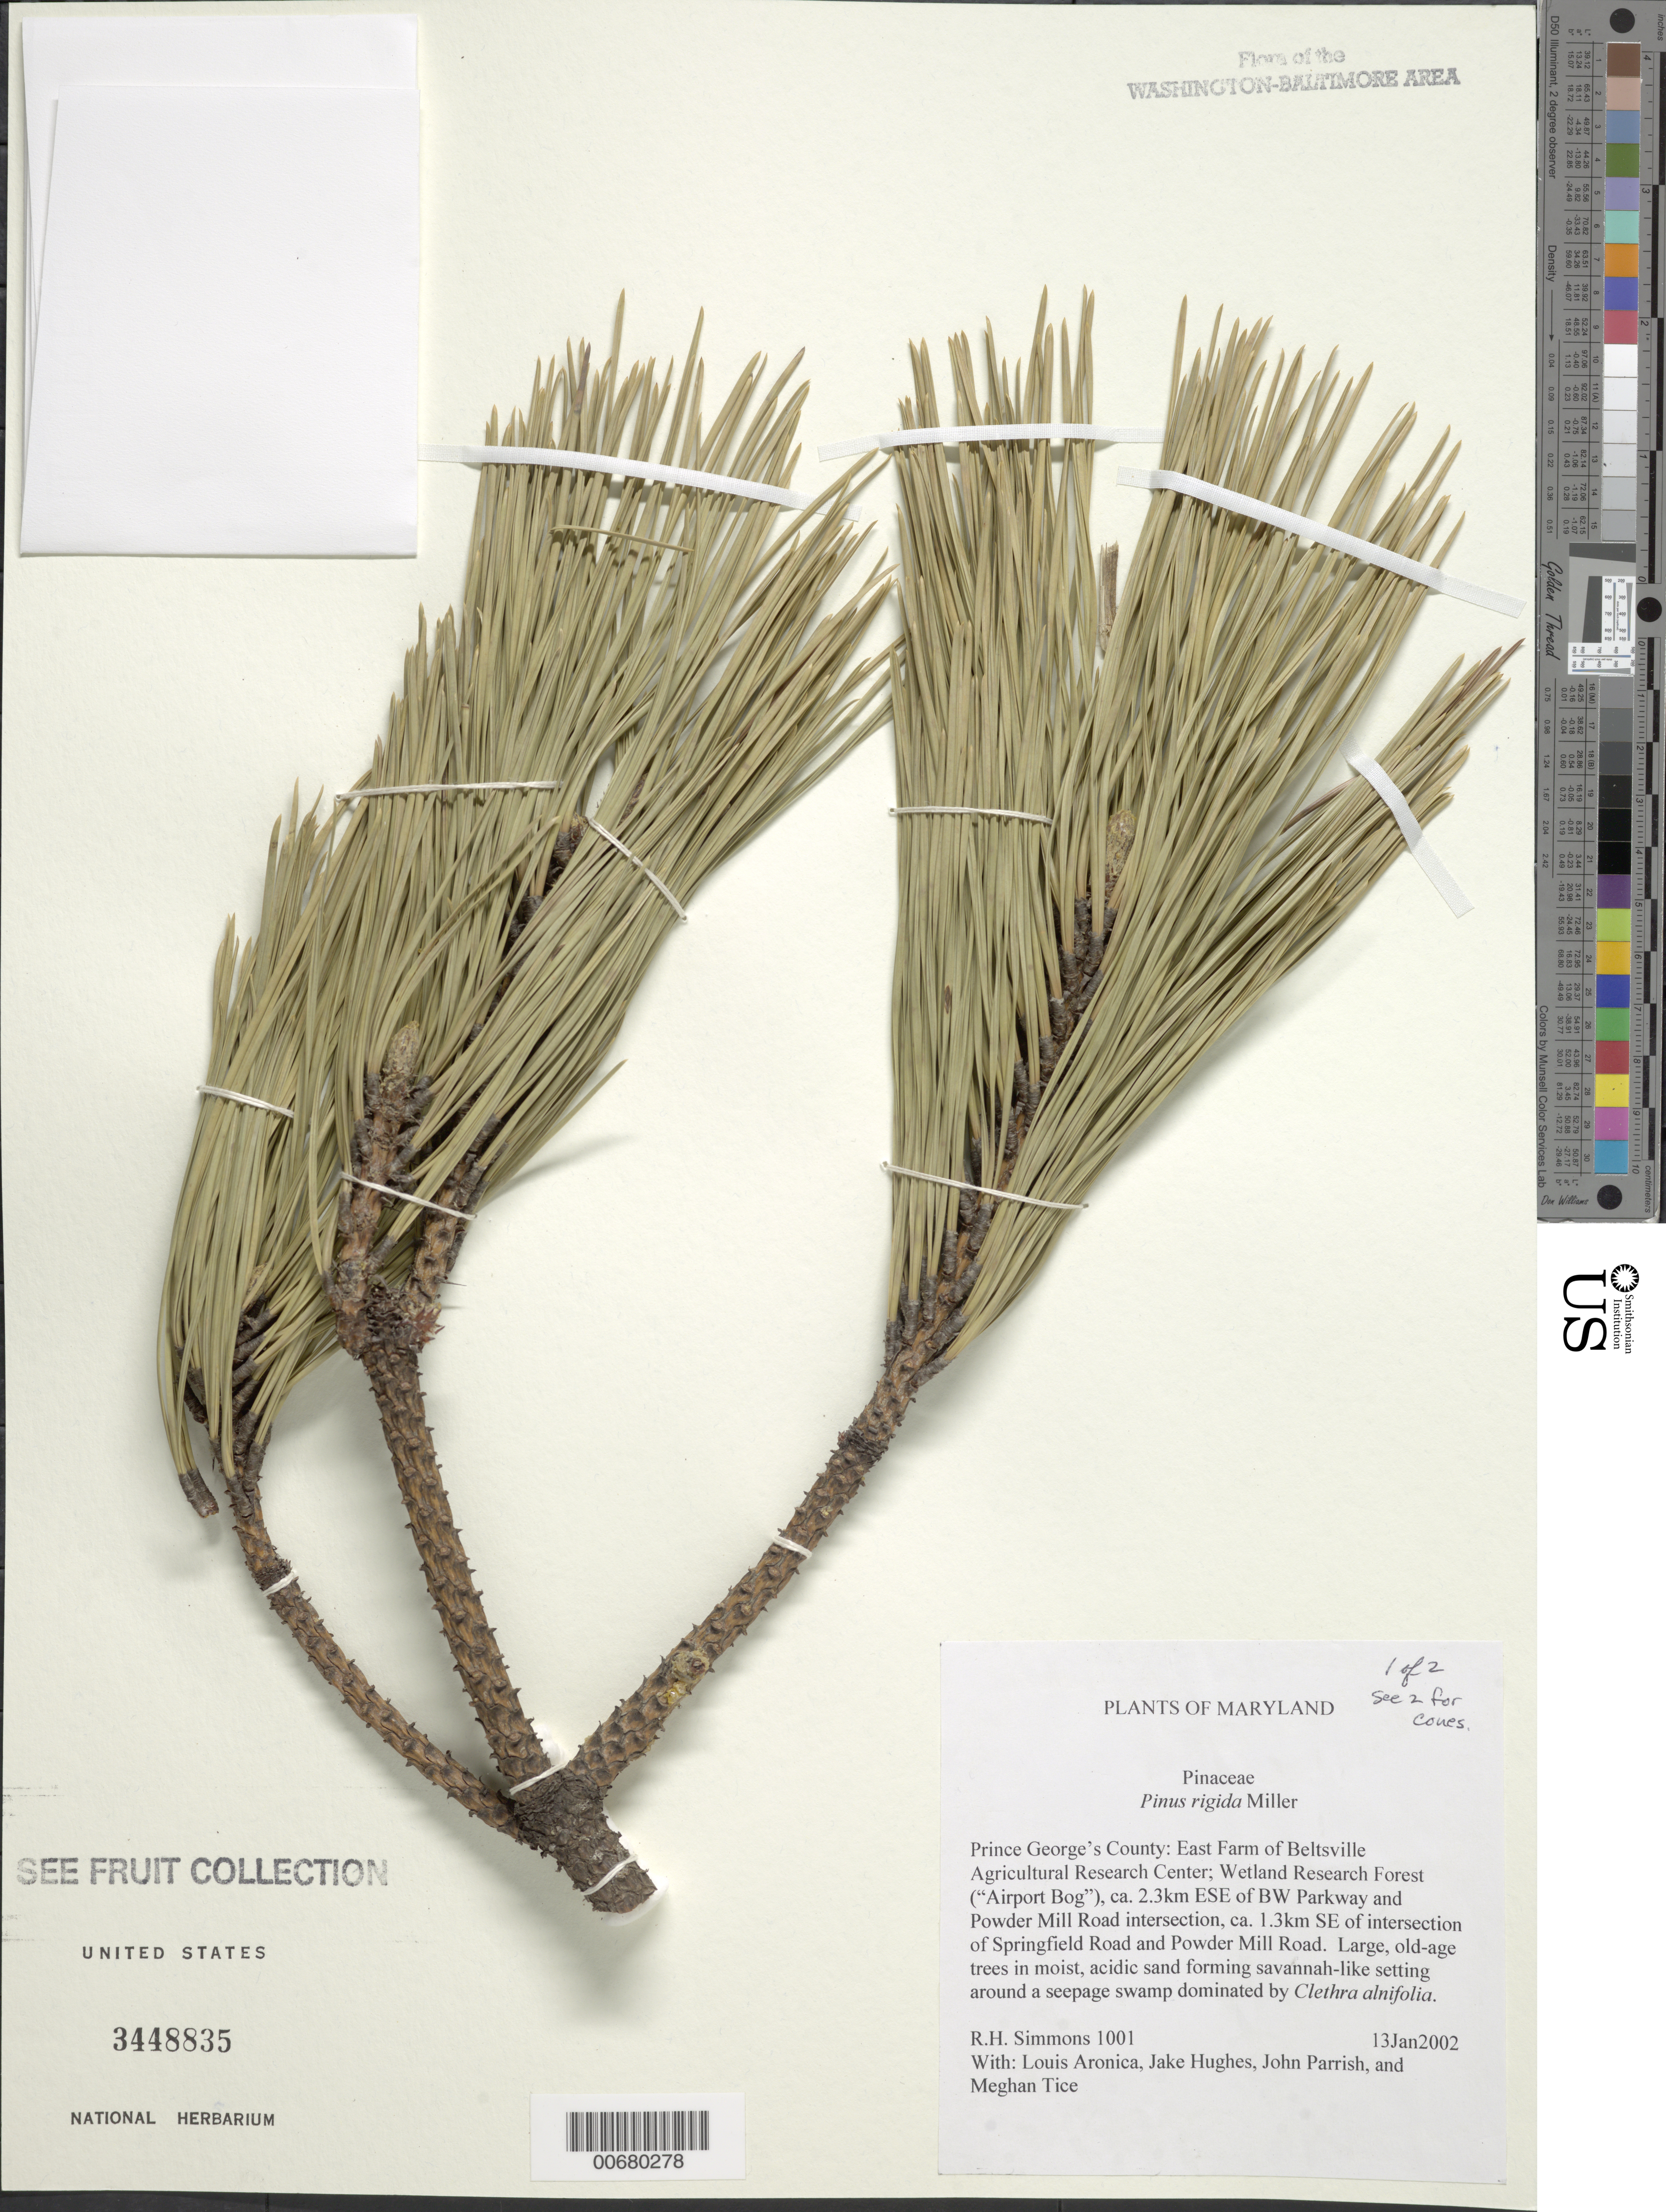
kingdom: Plantae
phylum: Tracheophyta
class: Pinopsida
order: Pinales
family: Pinaceae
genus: Pinus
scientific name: Pinus rigida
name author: Mill.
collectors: R. H. Simmons, L. Aronica, J. Hughes, J. Parrish & M. Tice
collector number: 1001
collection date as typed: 13 Jan 2002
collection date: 2002-01-13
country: United States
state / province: Maryland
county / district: Prince George's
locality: East Farm of Beltsville Agricultural Research Center; Wetland Research Forest ("Airport Bog"), ca. 2.3 km ESE of BW Parkway and Powder Mill Road intersection, ca. 1.3 km SE of intersection of Springfield Road and Powder Mill Road.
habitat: In moist acidic sand forming savannah-like setting around a seepage swamp dominated by Clethra alnifolia.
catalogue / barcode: US 3448835